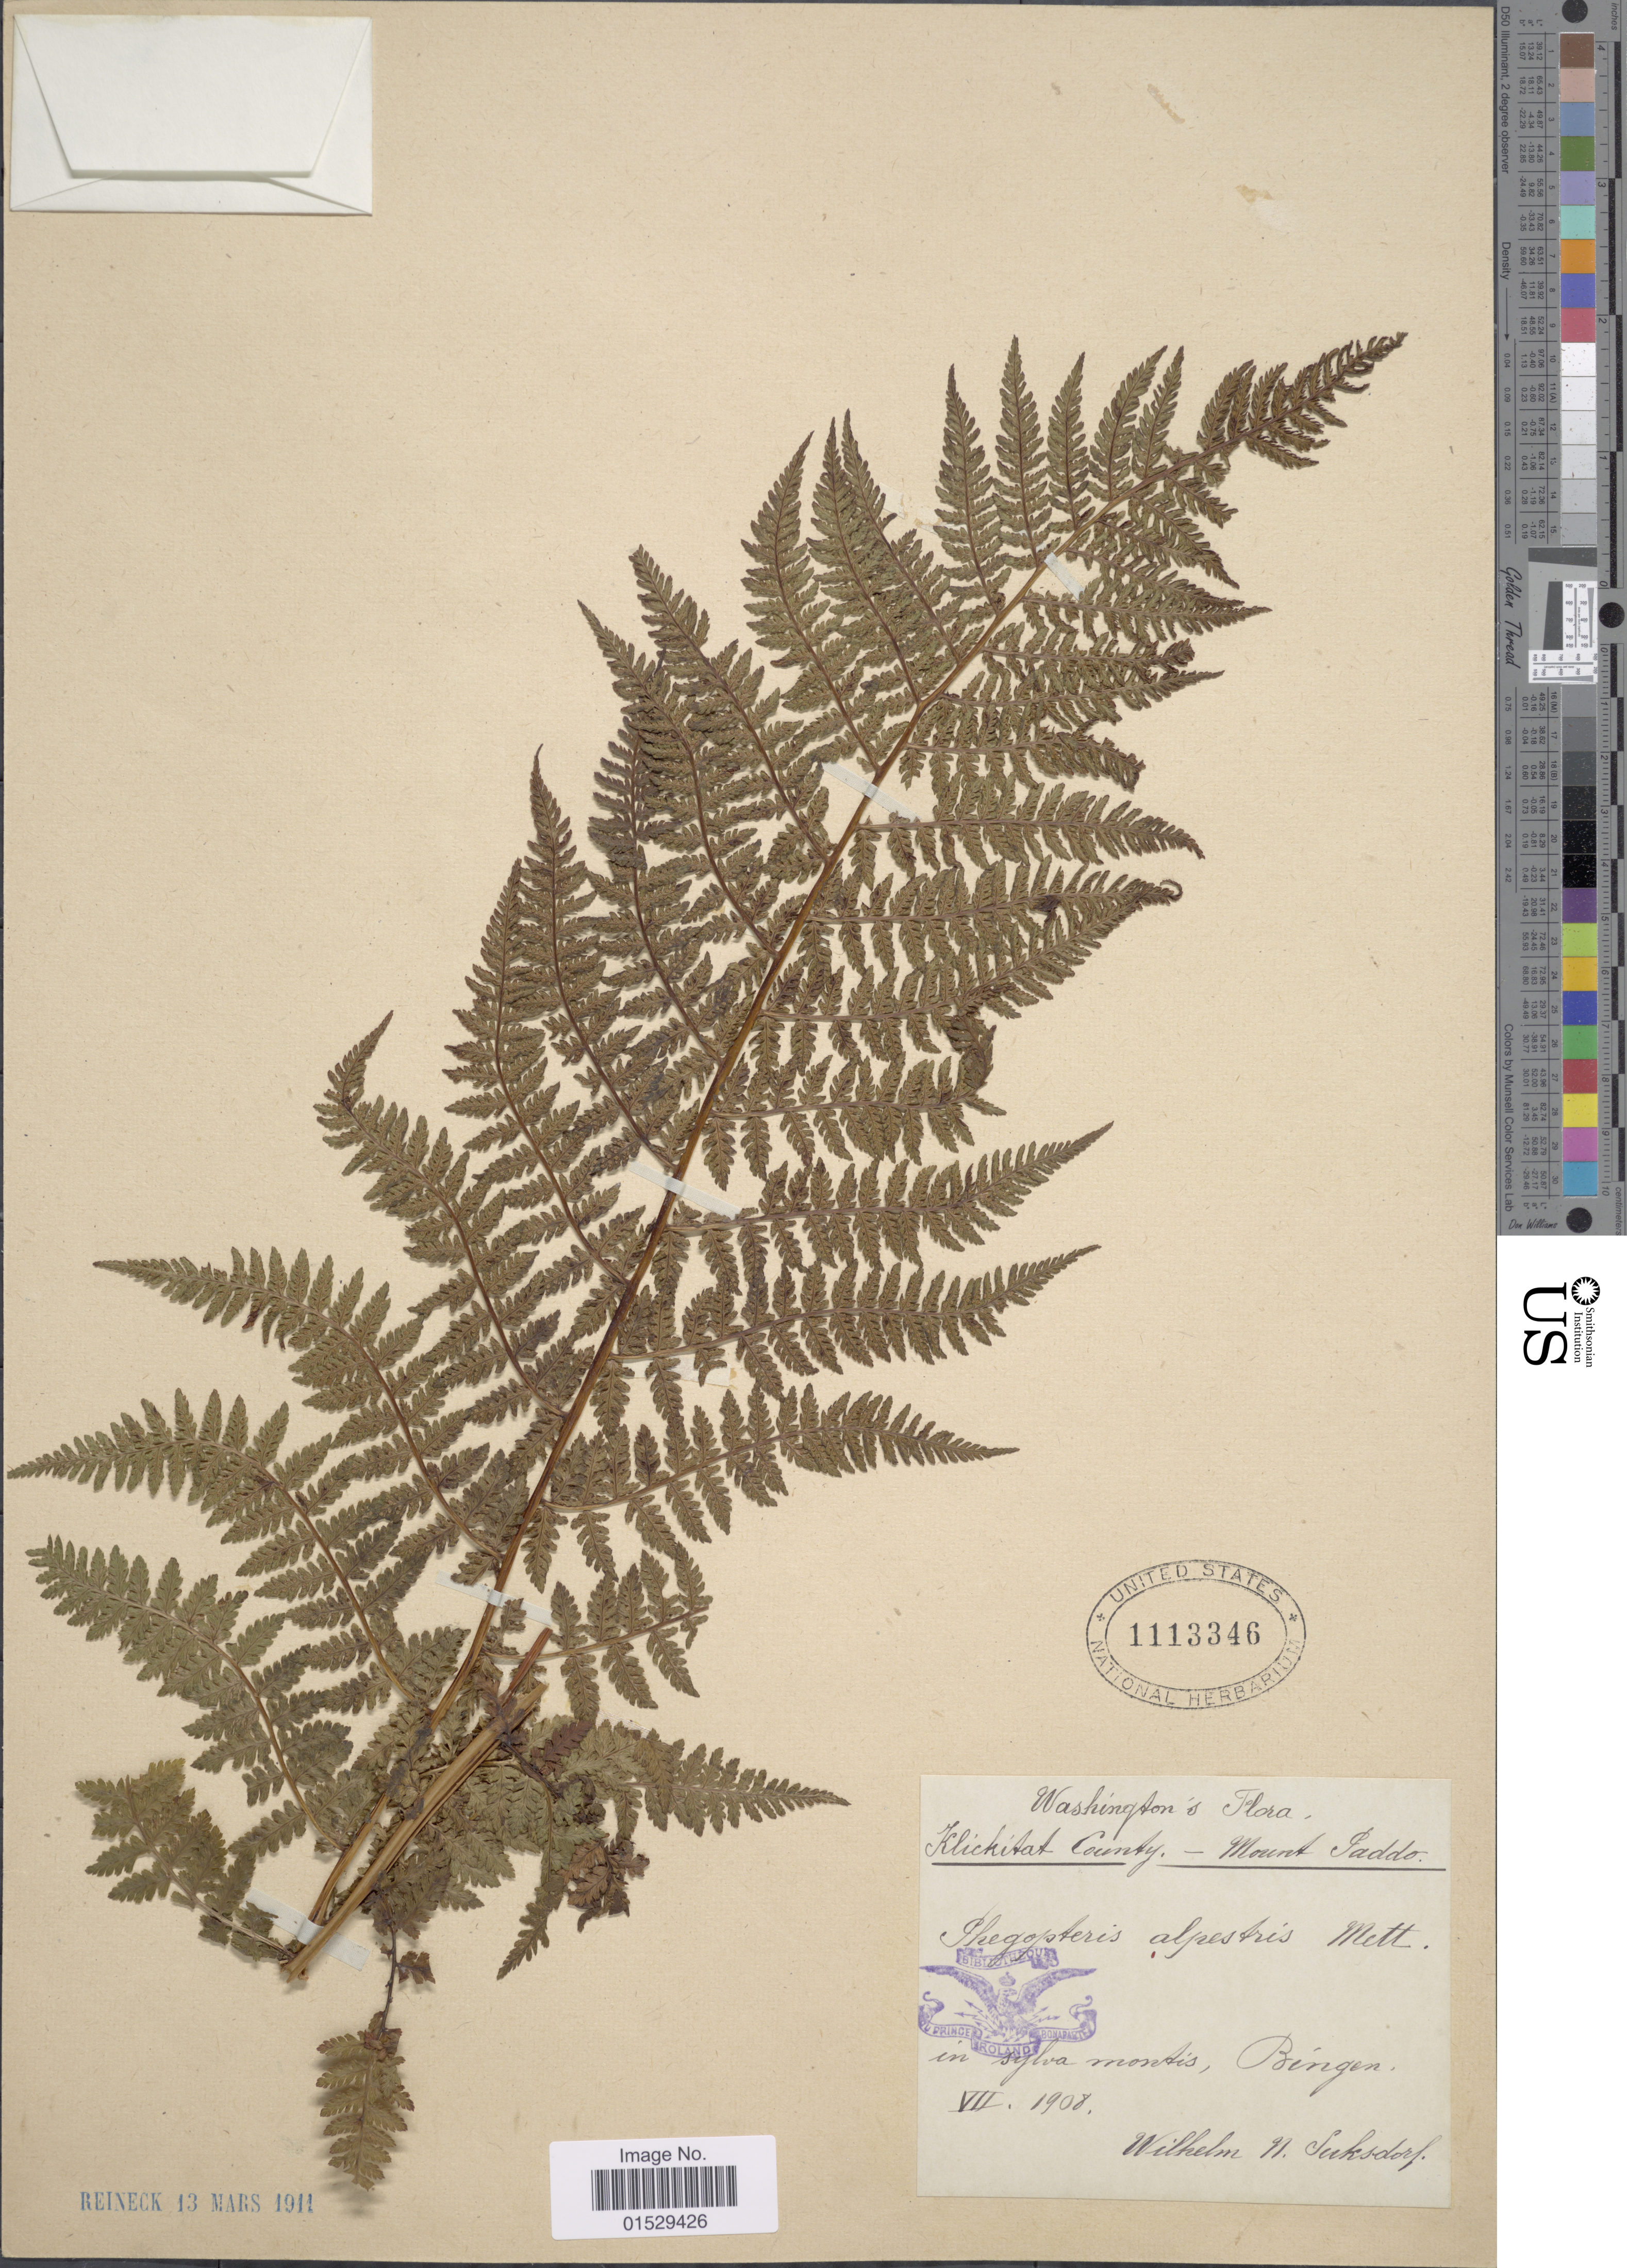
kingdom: Plantae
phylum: Tracheophyta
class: Polypodiopsida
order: Polypodiales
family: Athyriaceae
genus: Athyrium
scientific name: Athyrium distentifolilum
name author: Tausch ex Opiz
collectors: W. N. Suksdorf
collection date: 1908-07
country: United States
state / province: Washington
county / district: Klickitat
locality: Klickitat County, Mount Paddo, in sylva montis, Bingen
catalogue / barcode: US 1113346